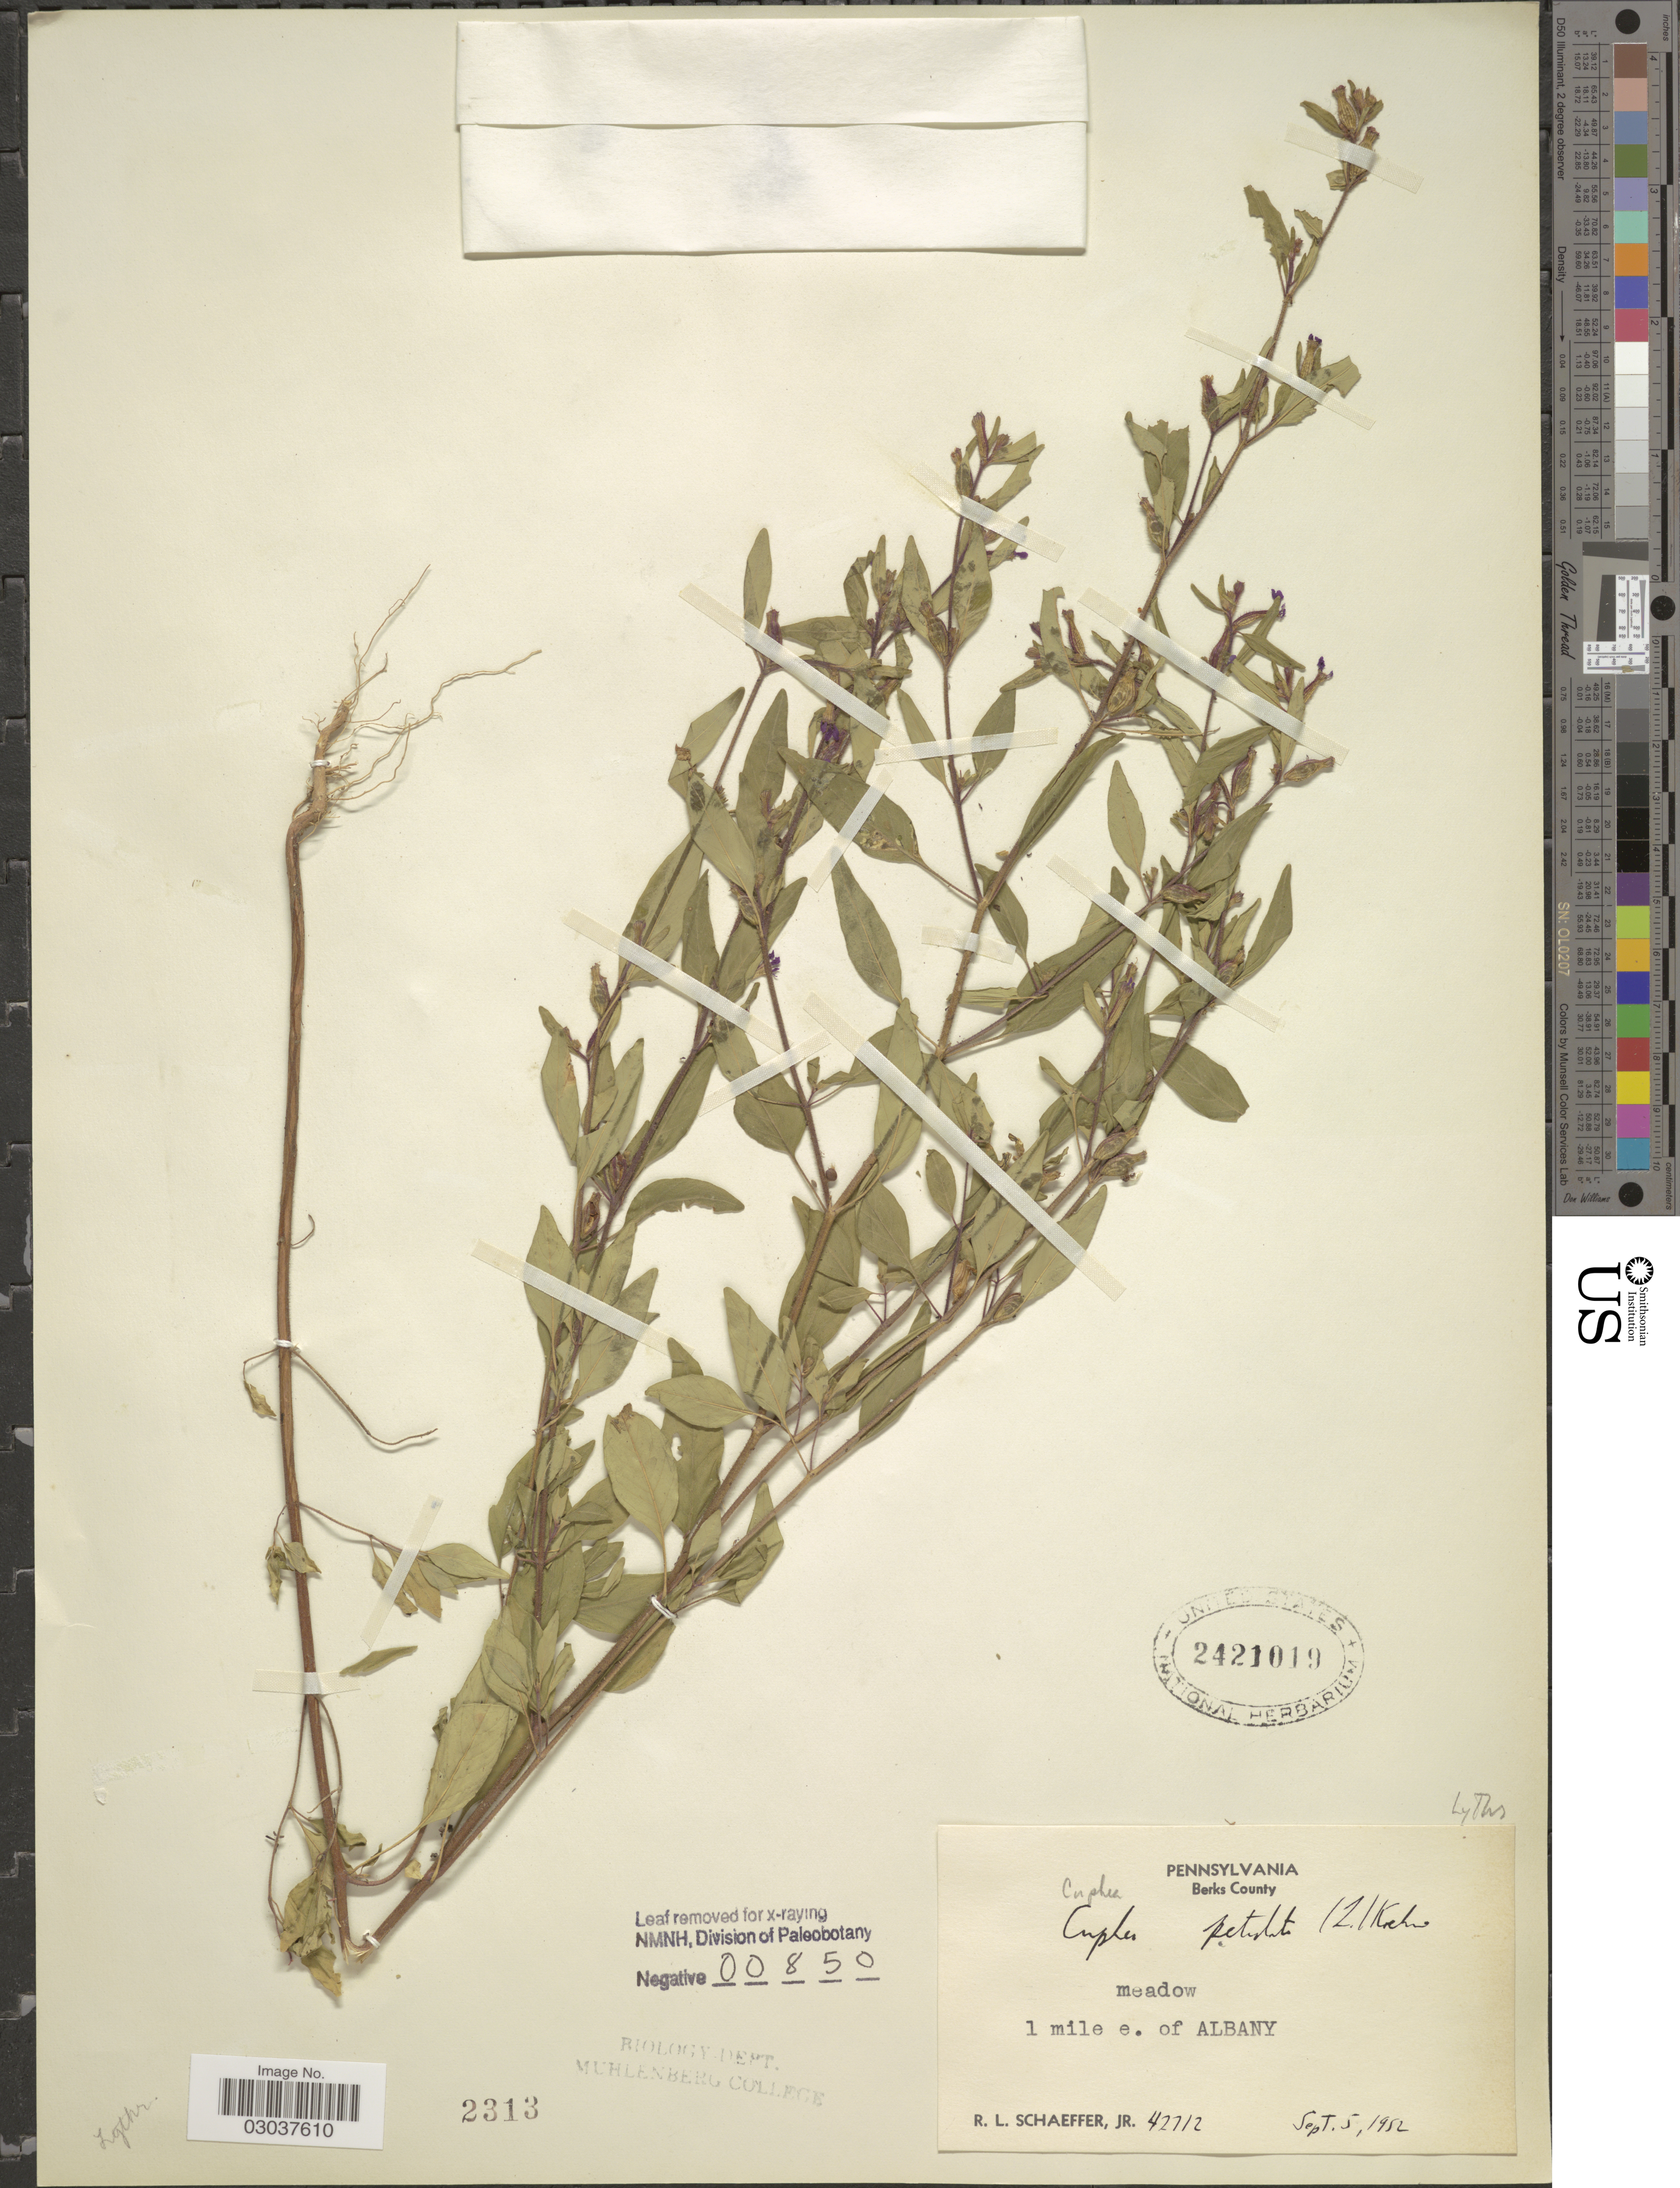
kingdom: Plantae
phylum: Tracheophyta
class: Magnoliopsida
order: Myrtales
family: Lythraceae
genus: Cuphea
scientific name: Cuphea petiolata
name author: Pohl ex Koehne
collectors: R. L. Schaeffer Jr.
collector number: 42212*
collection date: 1952-09-05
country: United States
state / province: Pennsylvania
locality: Berks County. 1 mile e. of Albany.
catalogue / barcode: US 2421019